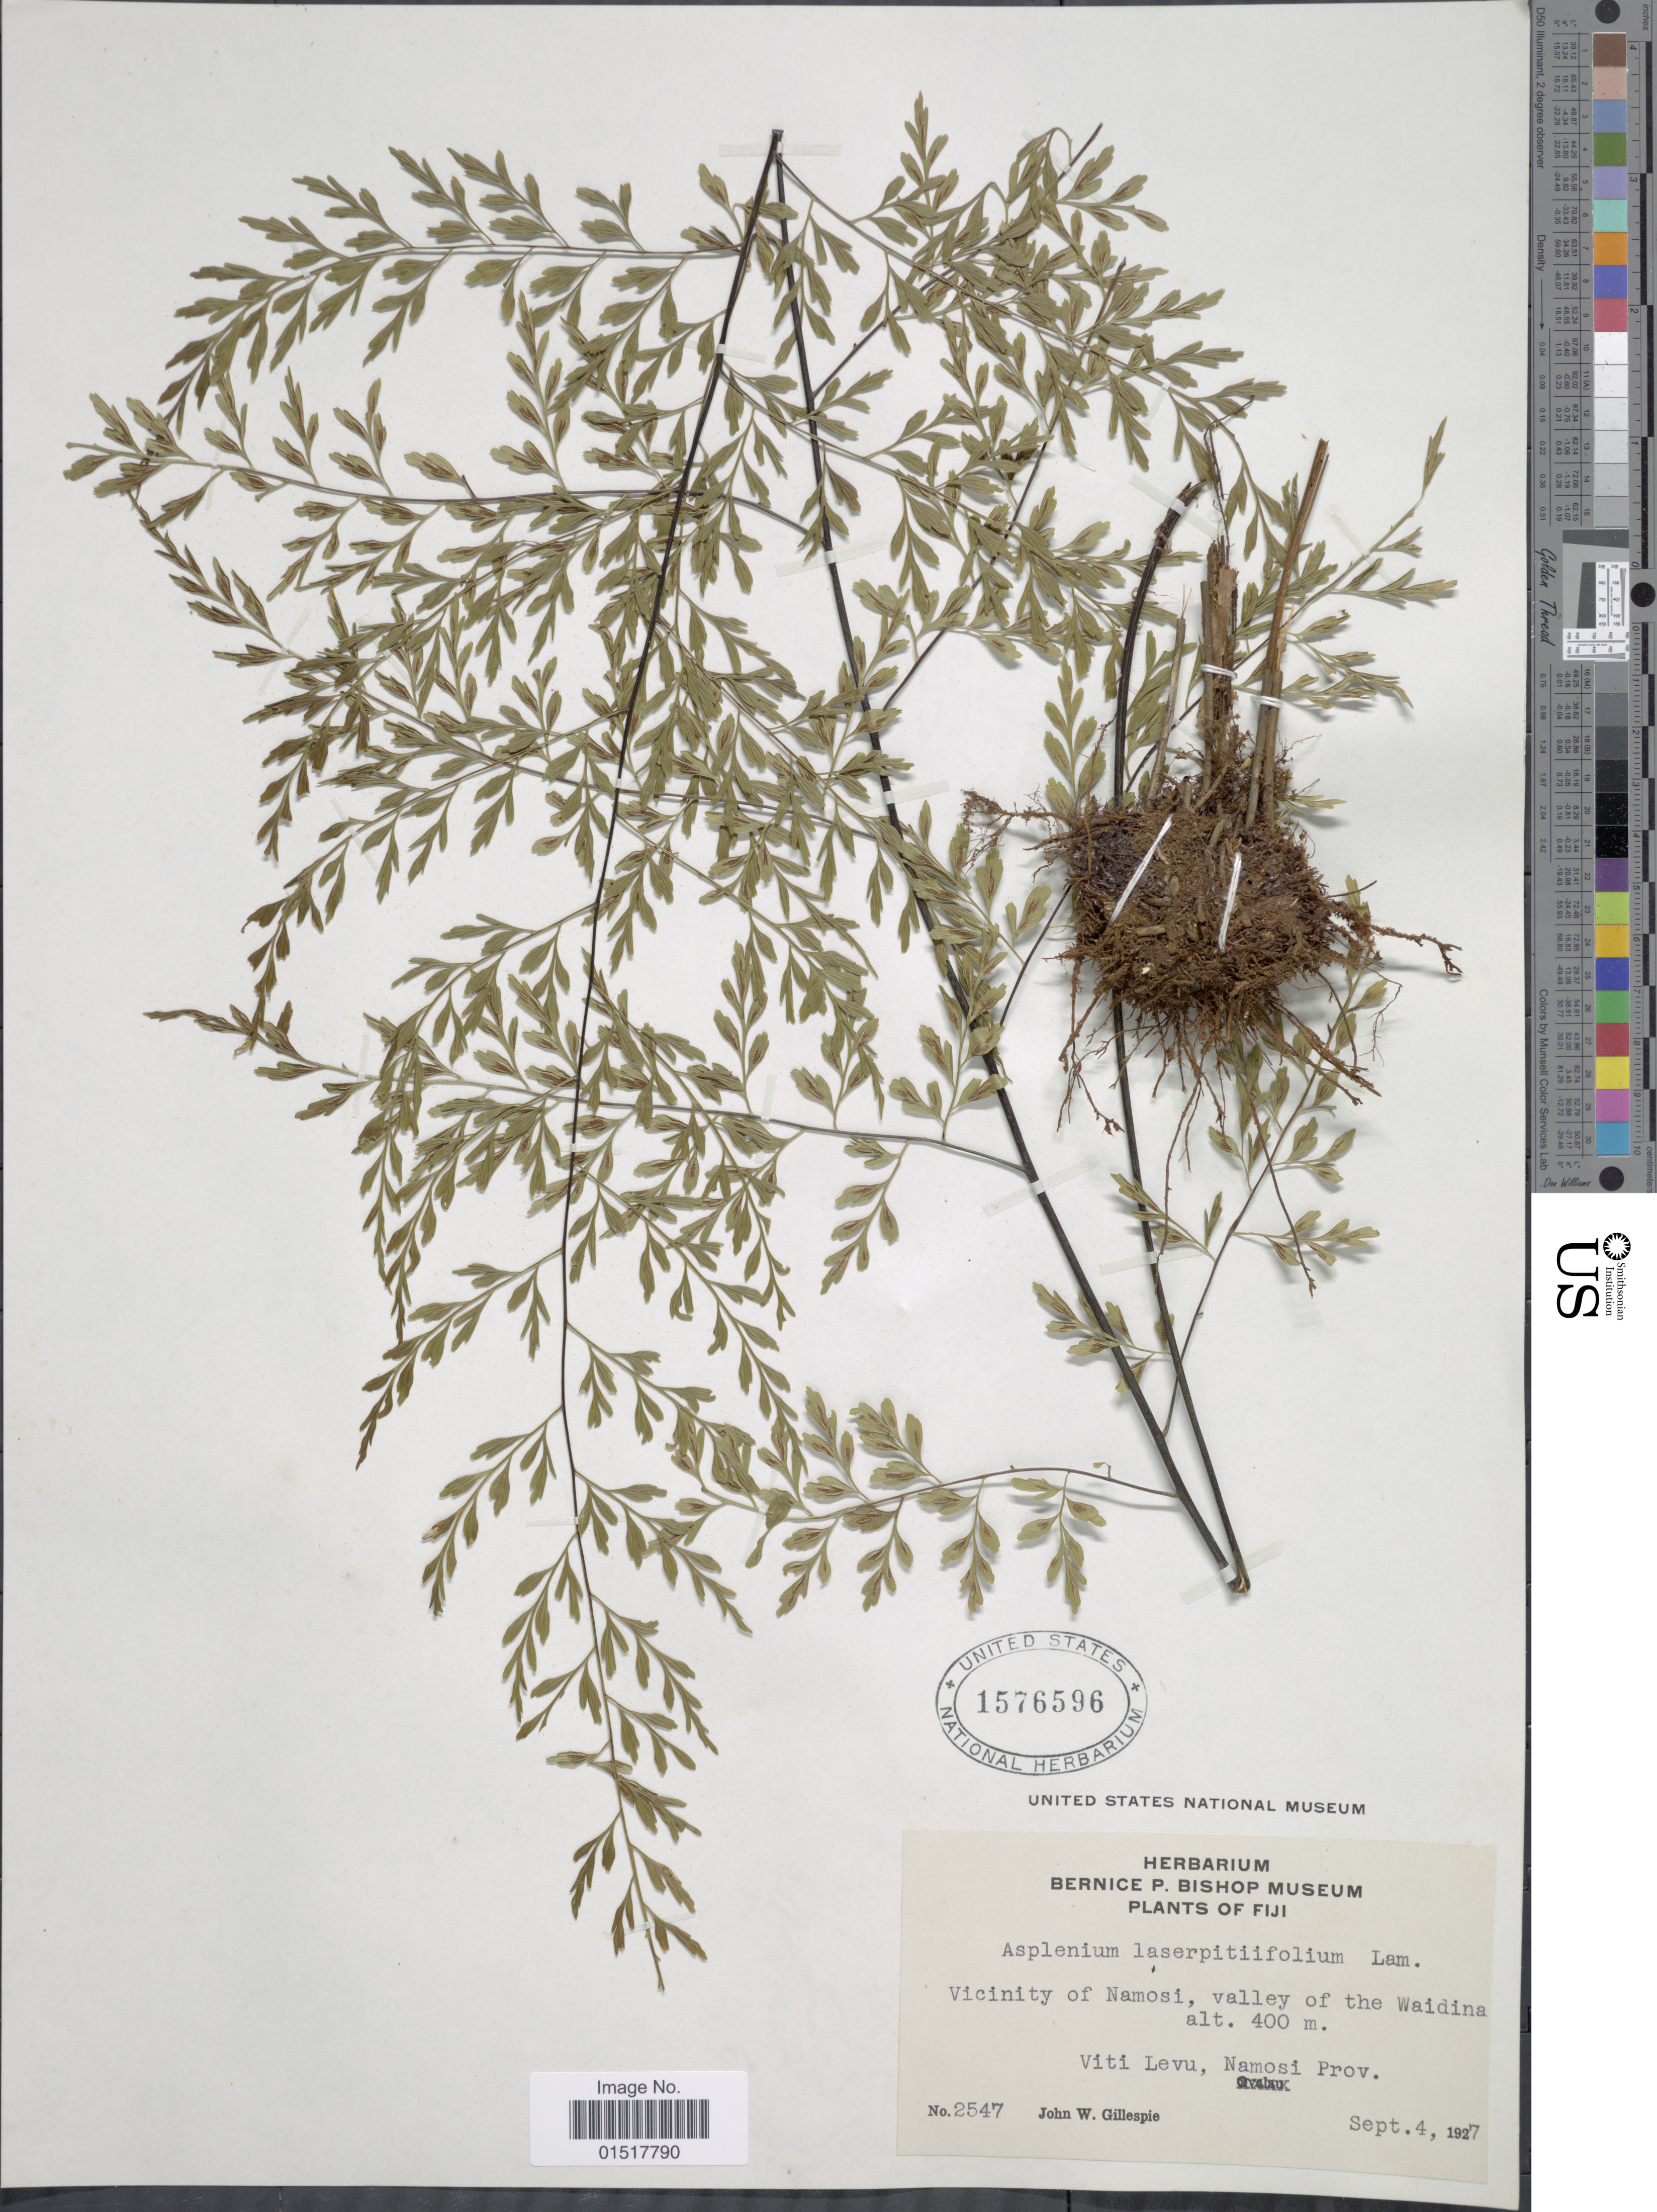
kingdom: Plantae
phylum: Tracheophyta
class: Polypodiopsida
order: Polypodiales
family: Aspleniaceae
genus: Asplenium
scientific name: Asplenium laserpitiifolium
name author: Lam.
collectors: J. W. Gillespie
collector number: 2547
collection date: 1927-09-04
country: Fiji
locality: Vicinity of Namosi, valley of the Waidina. Viti Levu, Namosi Prov.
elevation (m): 400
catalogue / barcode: US 1576596